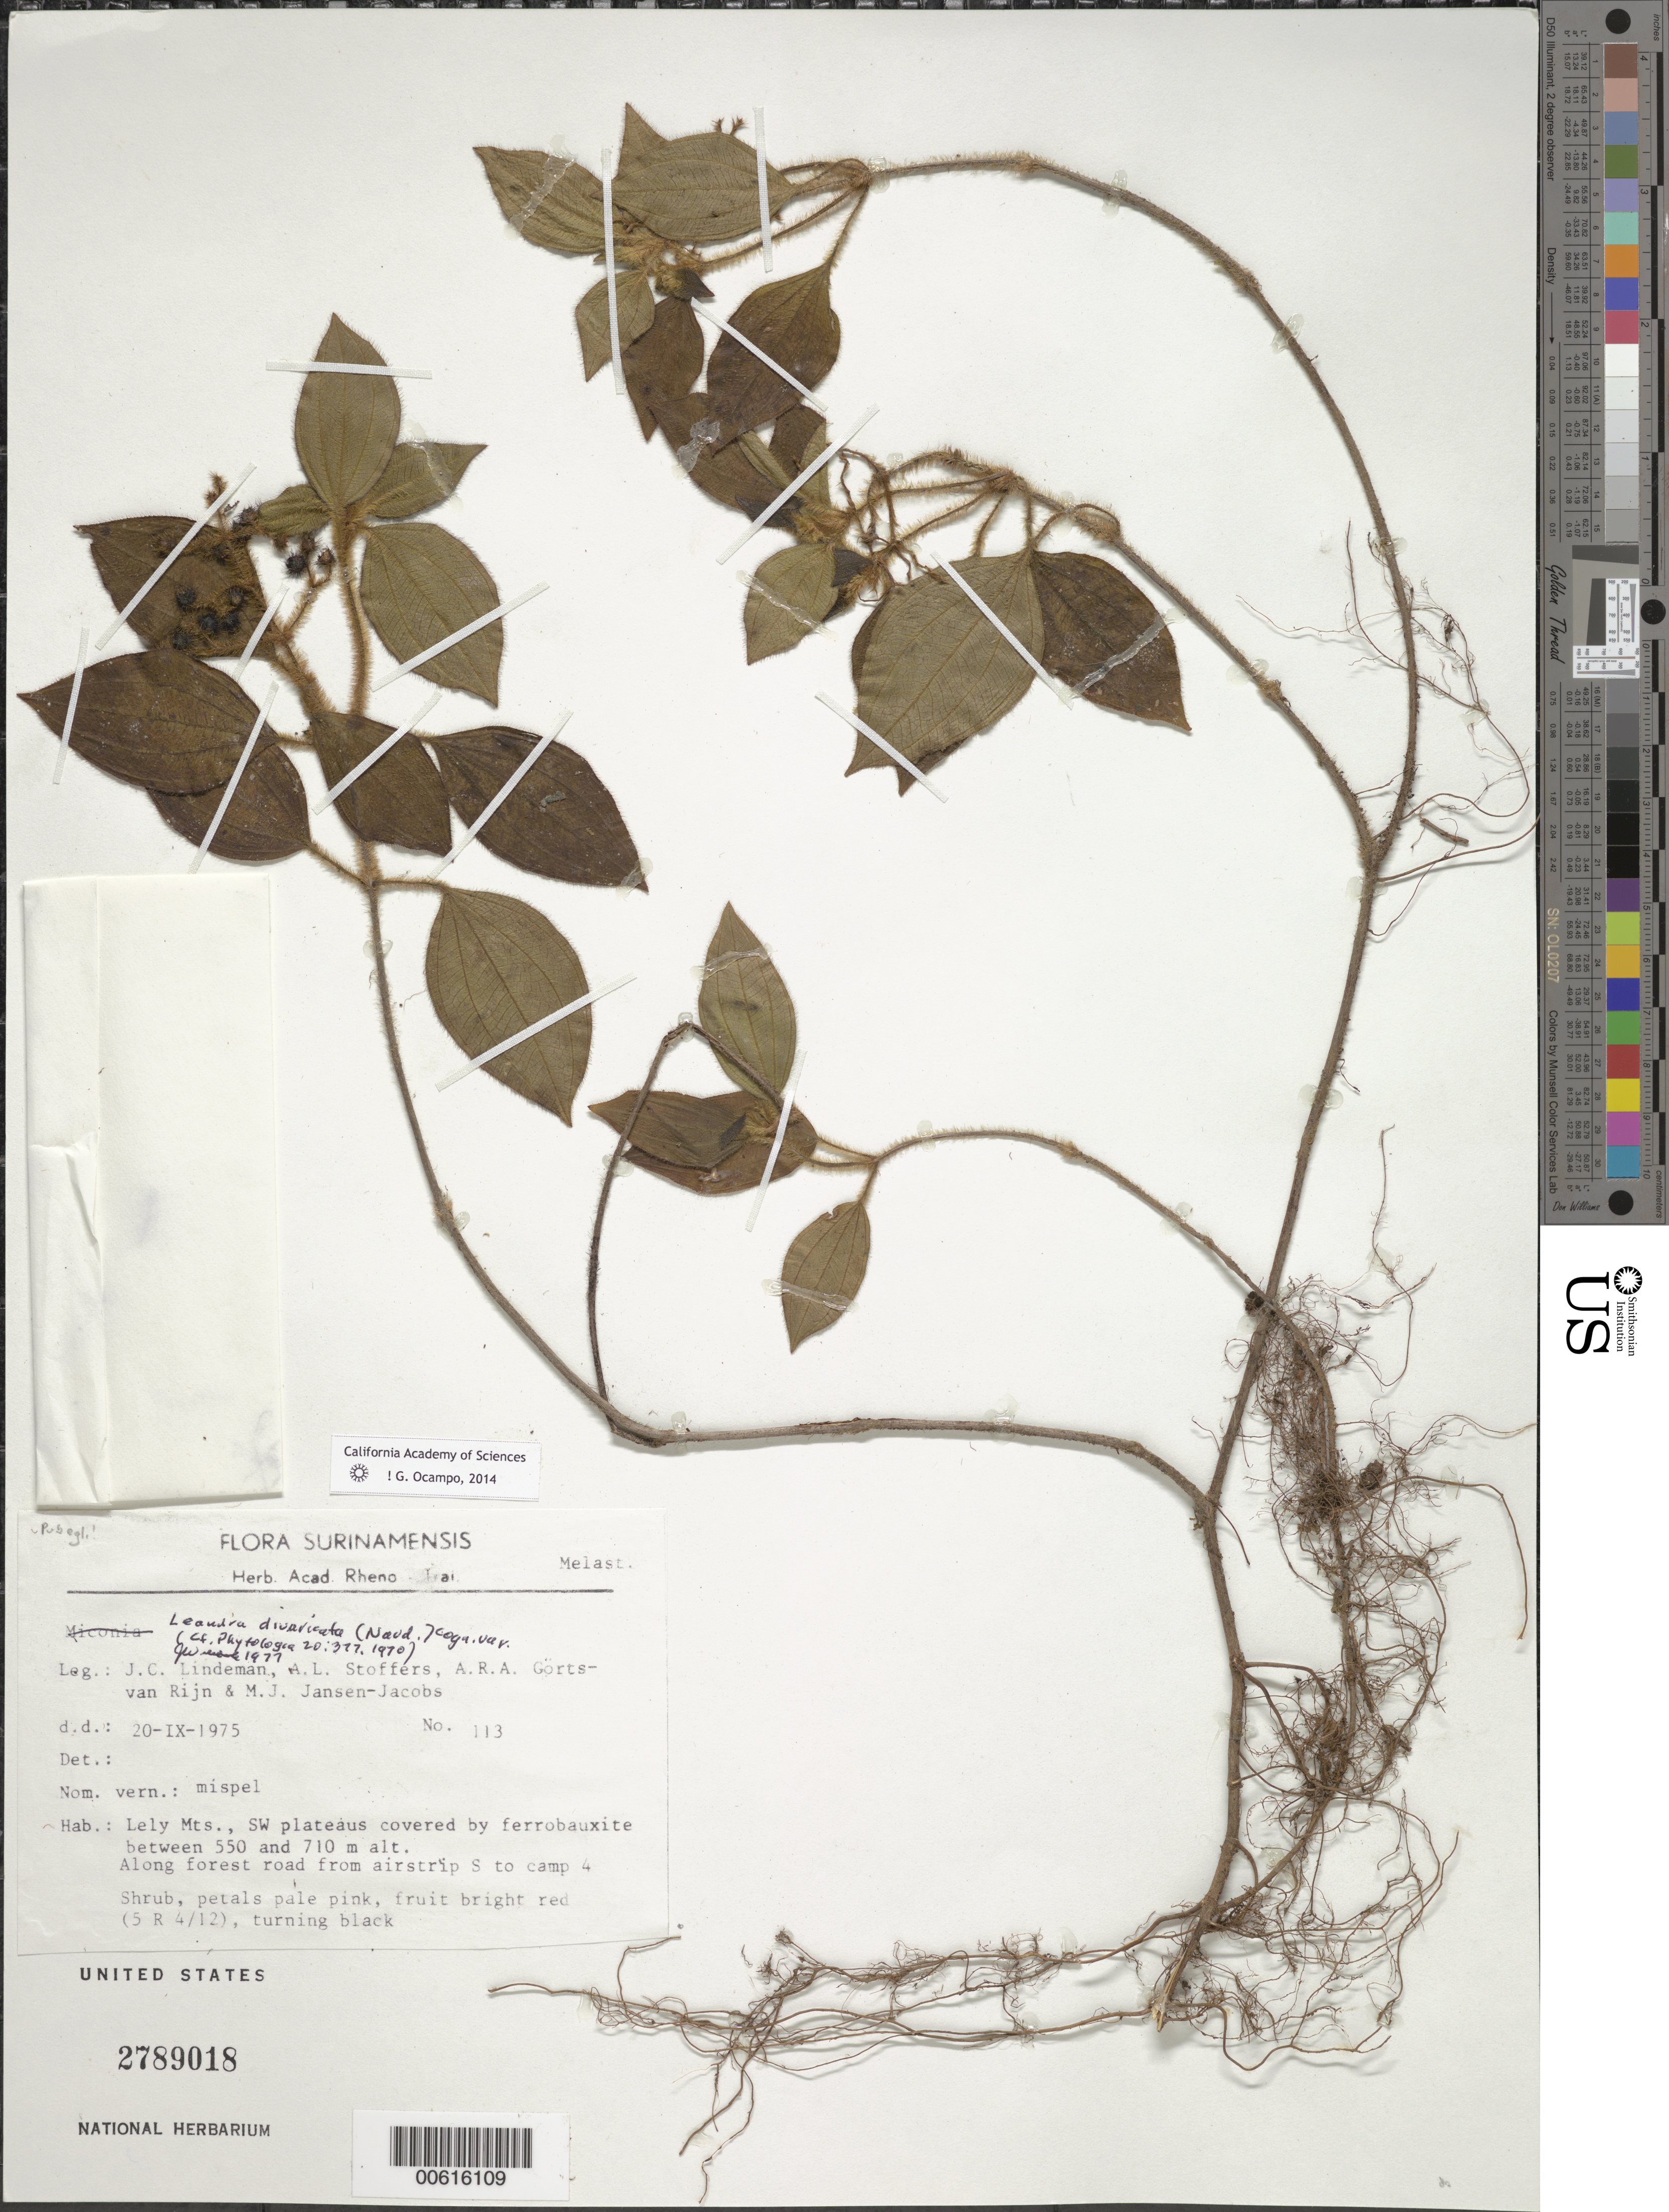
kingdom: Plantae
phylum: Tracheophyta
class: Magnoliopsida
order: Myrtales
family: Melastomataceae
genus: Leandra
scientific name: Leandra divaricata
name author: (Naudin) Cogn.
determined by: Wurdack, John J., (US), US (UNITED STATES)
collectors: J. C. Lindeman, A. Stoffers, A. .R. A. Görts-van Rijn & M. J. Jansen-Jacobs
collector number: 75 113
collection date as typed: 20-Sep-75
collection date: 1975-09-20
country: Suriname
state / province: Marowijne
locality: Lely Mts., SW plateaus, along forest road from airstrip S. to camp 4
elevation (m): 550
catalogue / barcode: US 2789018